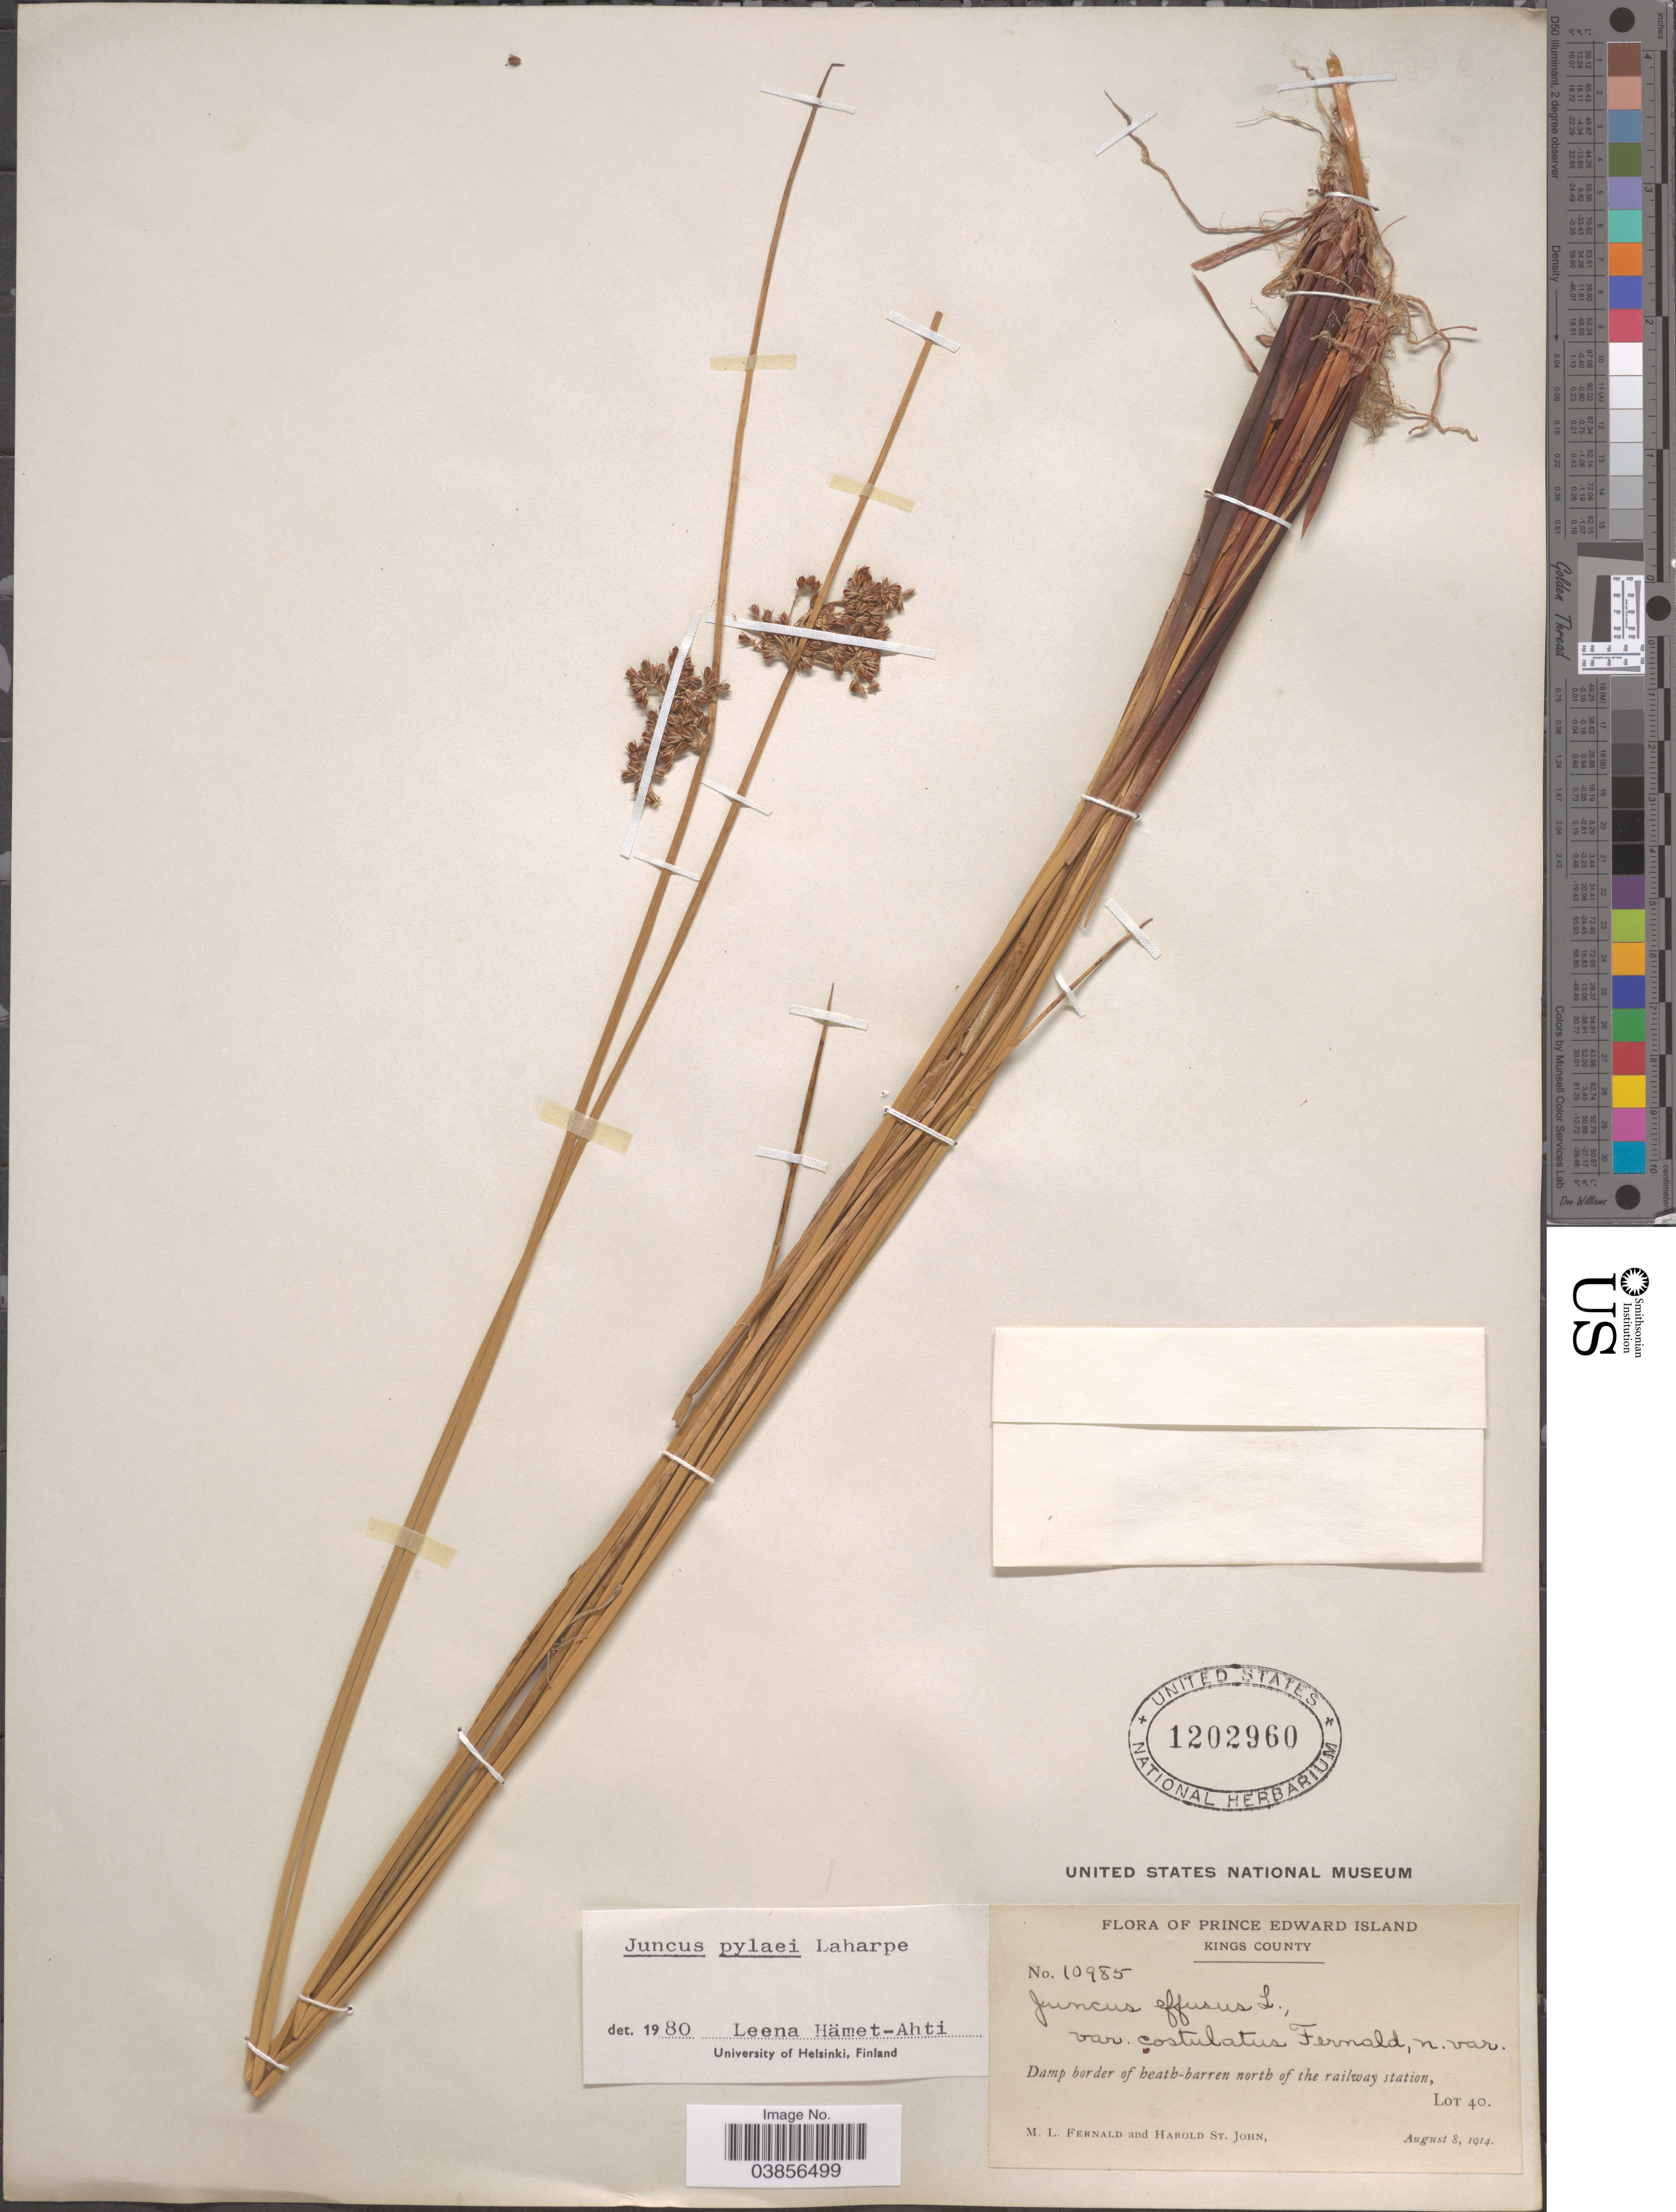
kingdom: Plantae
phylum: Tracheophyta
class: Liliopsida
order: Poales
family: Juncaceae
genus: Juncus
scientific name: Juncus pylaei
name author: Laharpe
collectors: M. L. Fernald & H. St. John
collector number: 10985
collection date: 1914-08-08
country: Canada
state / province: Prince Edward Island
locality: Kings County. Damp border of heath-barren north of the railway station, Lot 40.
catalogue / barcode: US 1202960